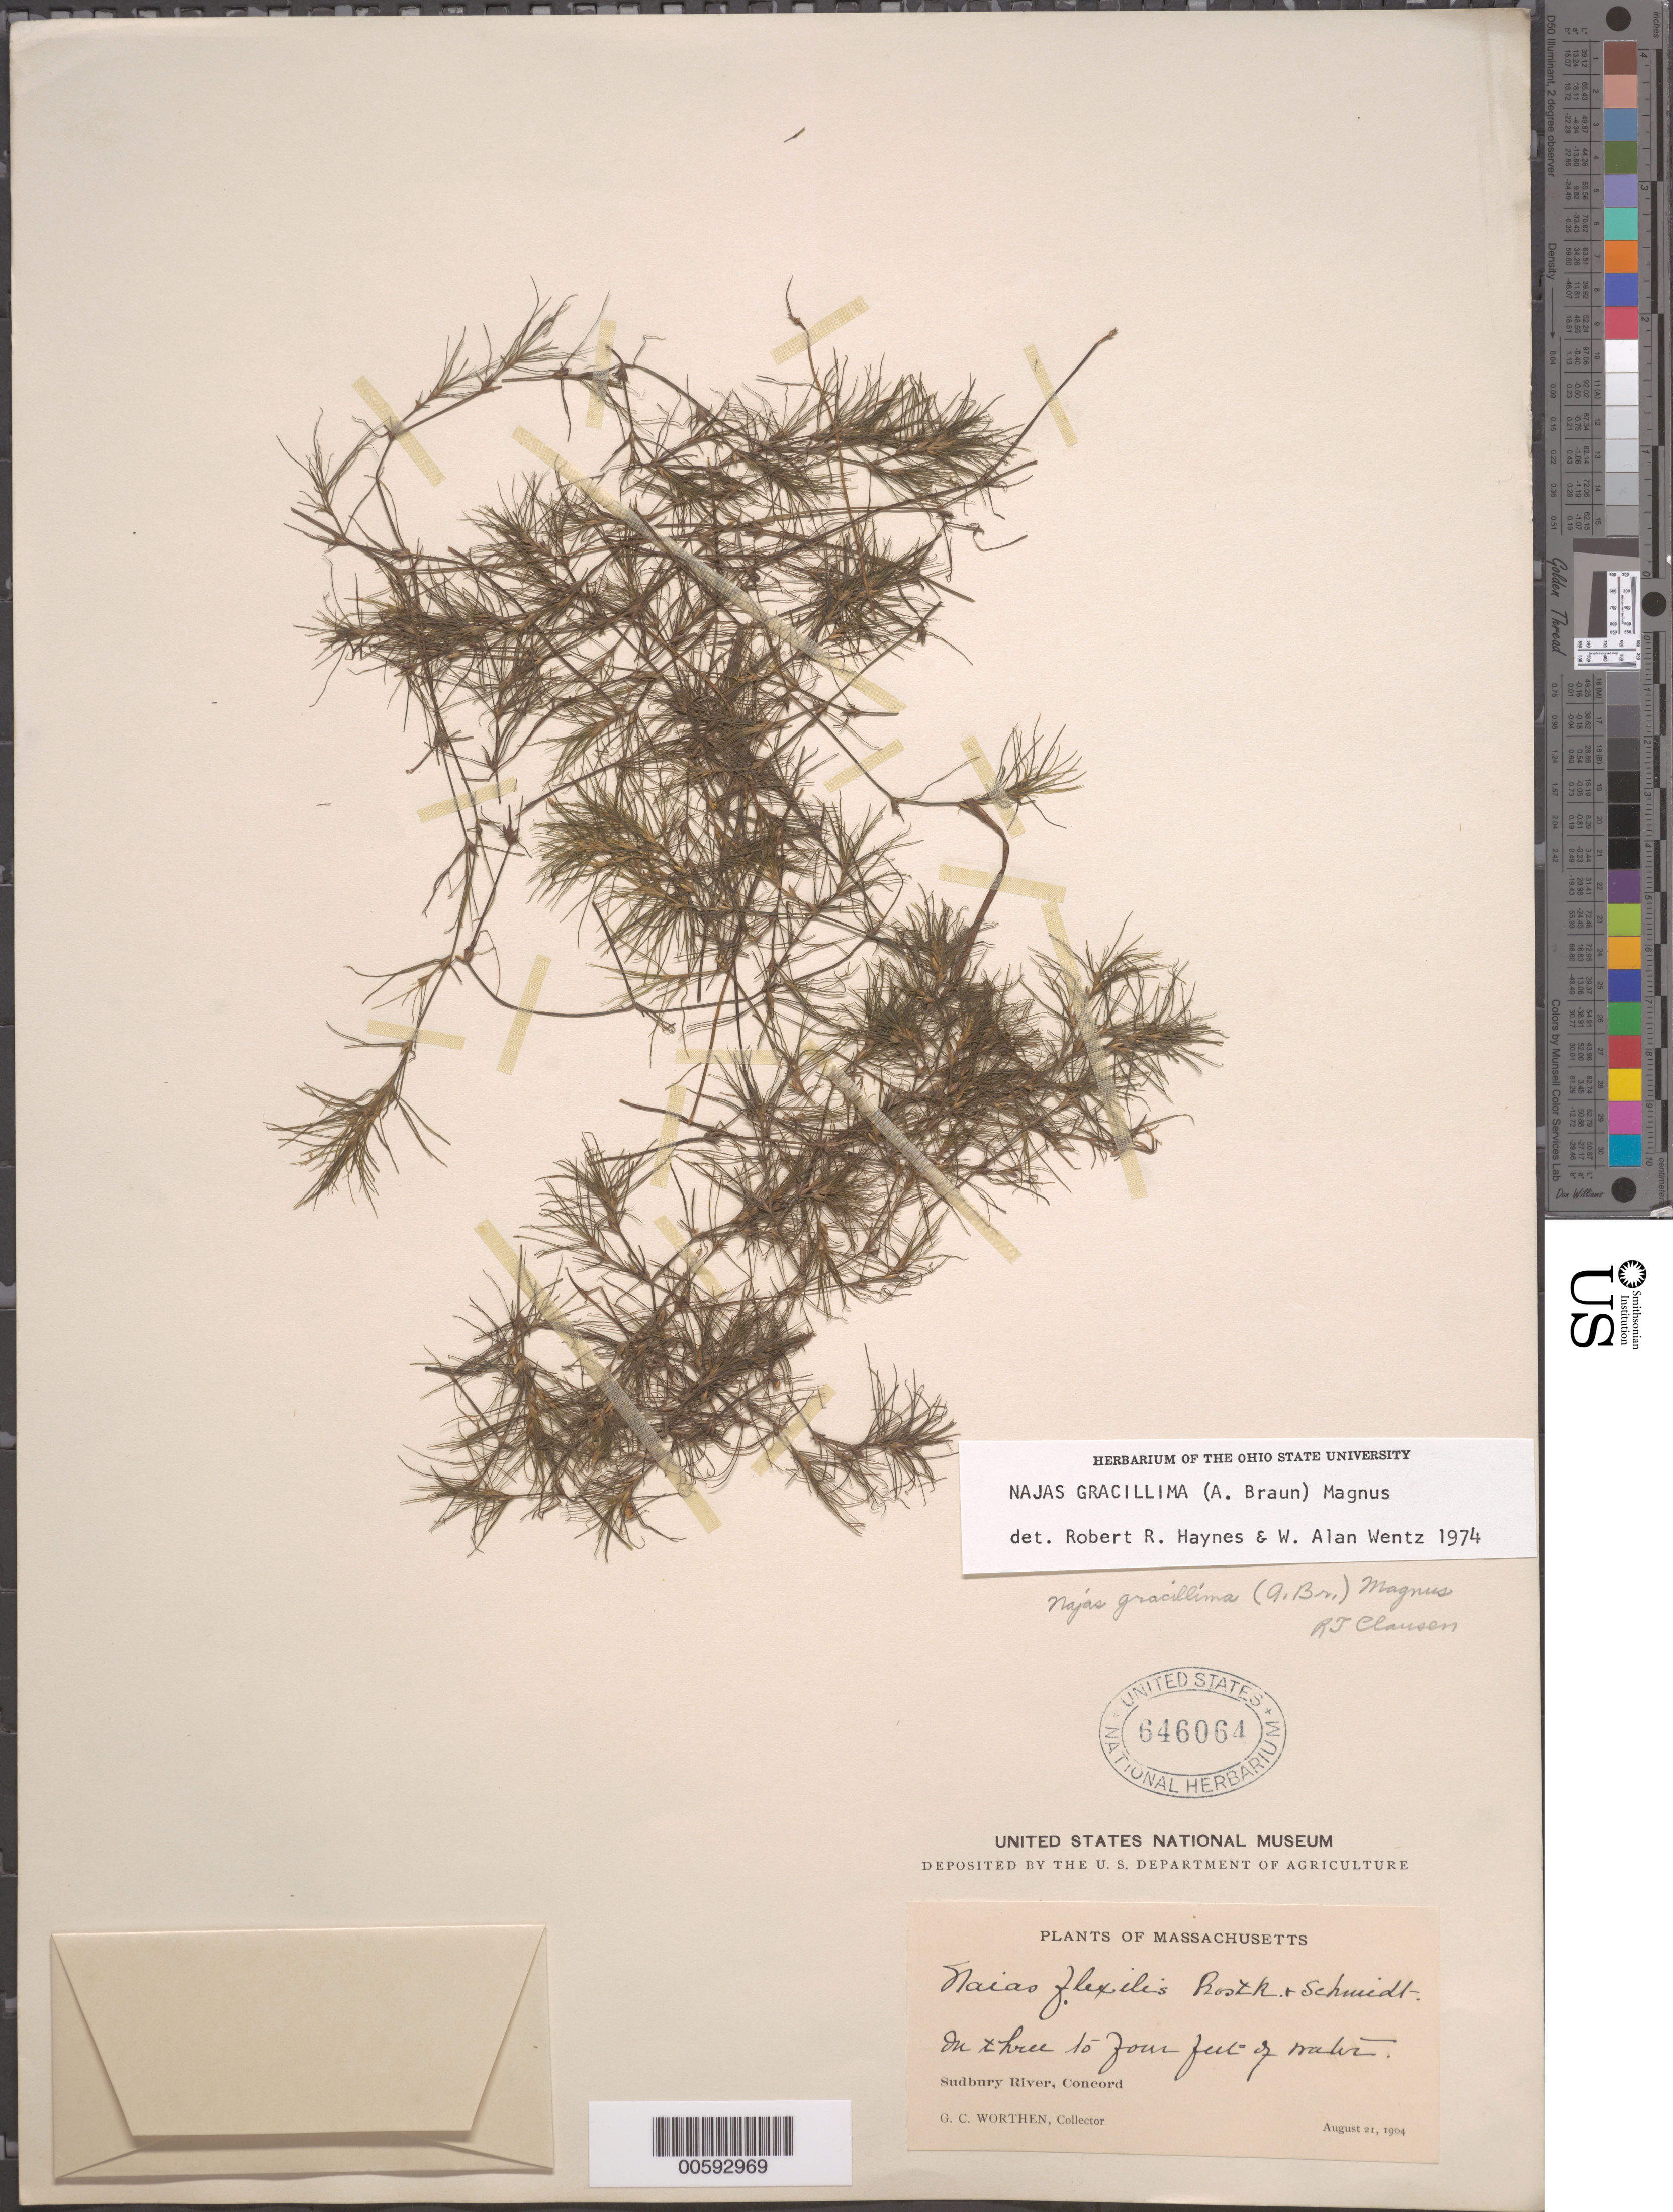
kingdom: Plantae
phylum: Tracheophyta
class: Liliopsida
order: Alismatales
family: Hydrocharitaceae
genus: Najas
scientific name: Najas gracillima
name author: (A. Braun) Magnus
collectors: G. Worthen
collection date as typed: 21 Aug 1904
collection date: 1904-08-21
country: United States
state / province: Massachusetts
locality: Concord, Sudbury River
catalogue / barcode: US 646064